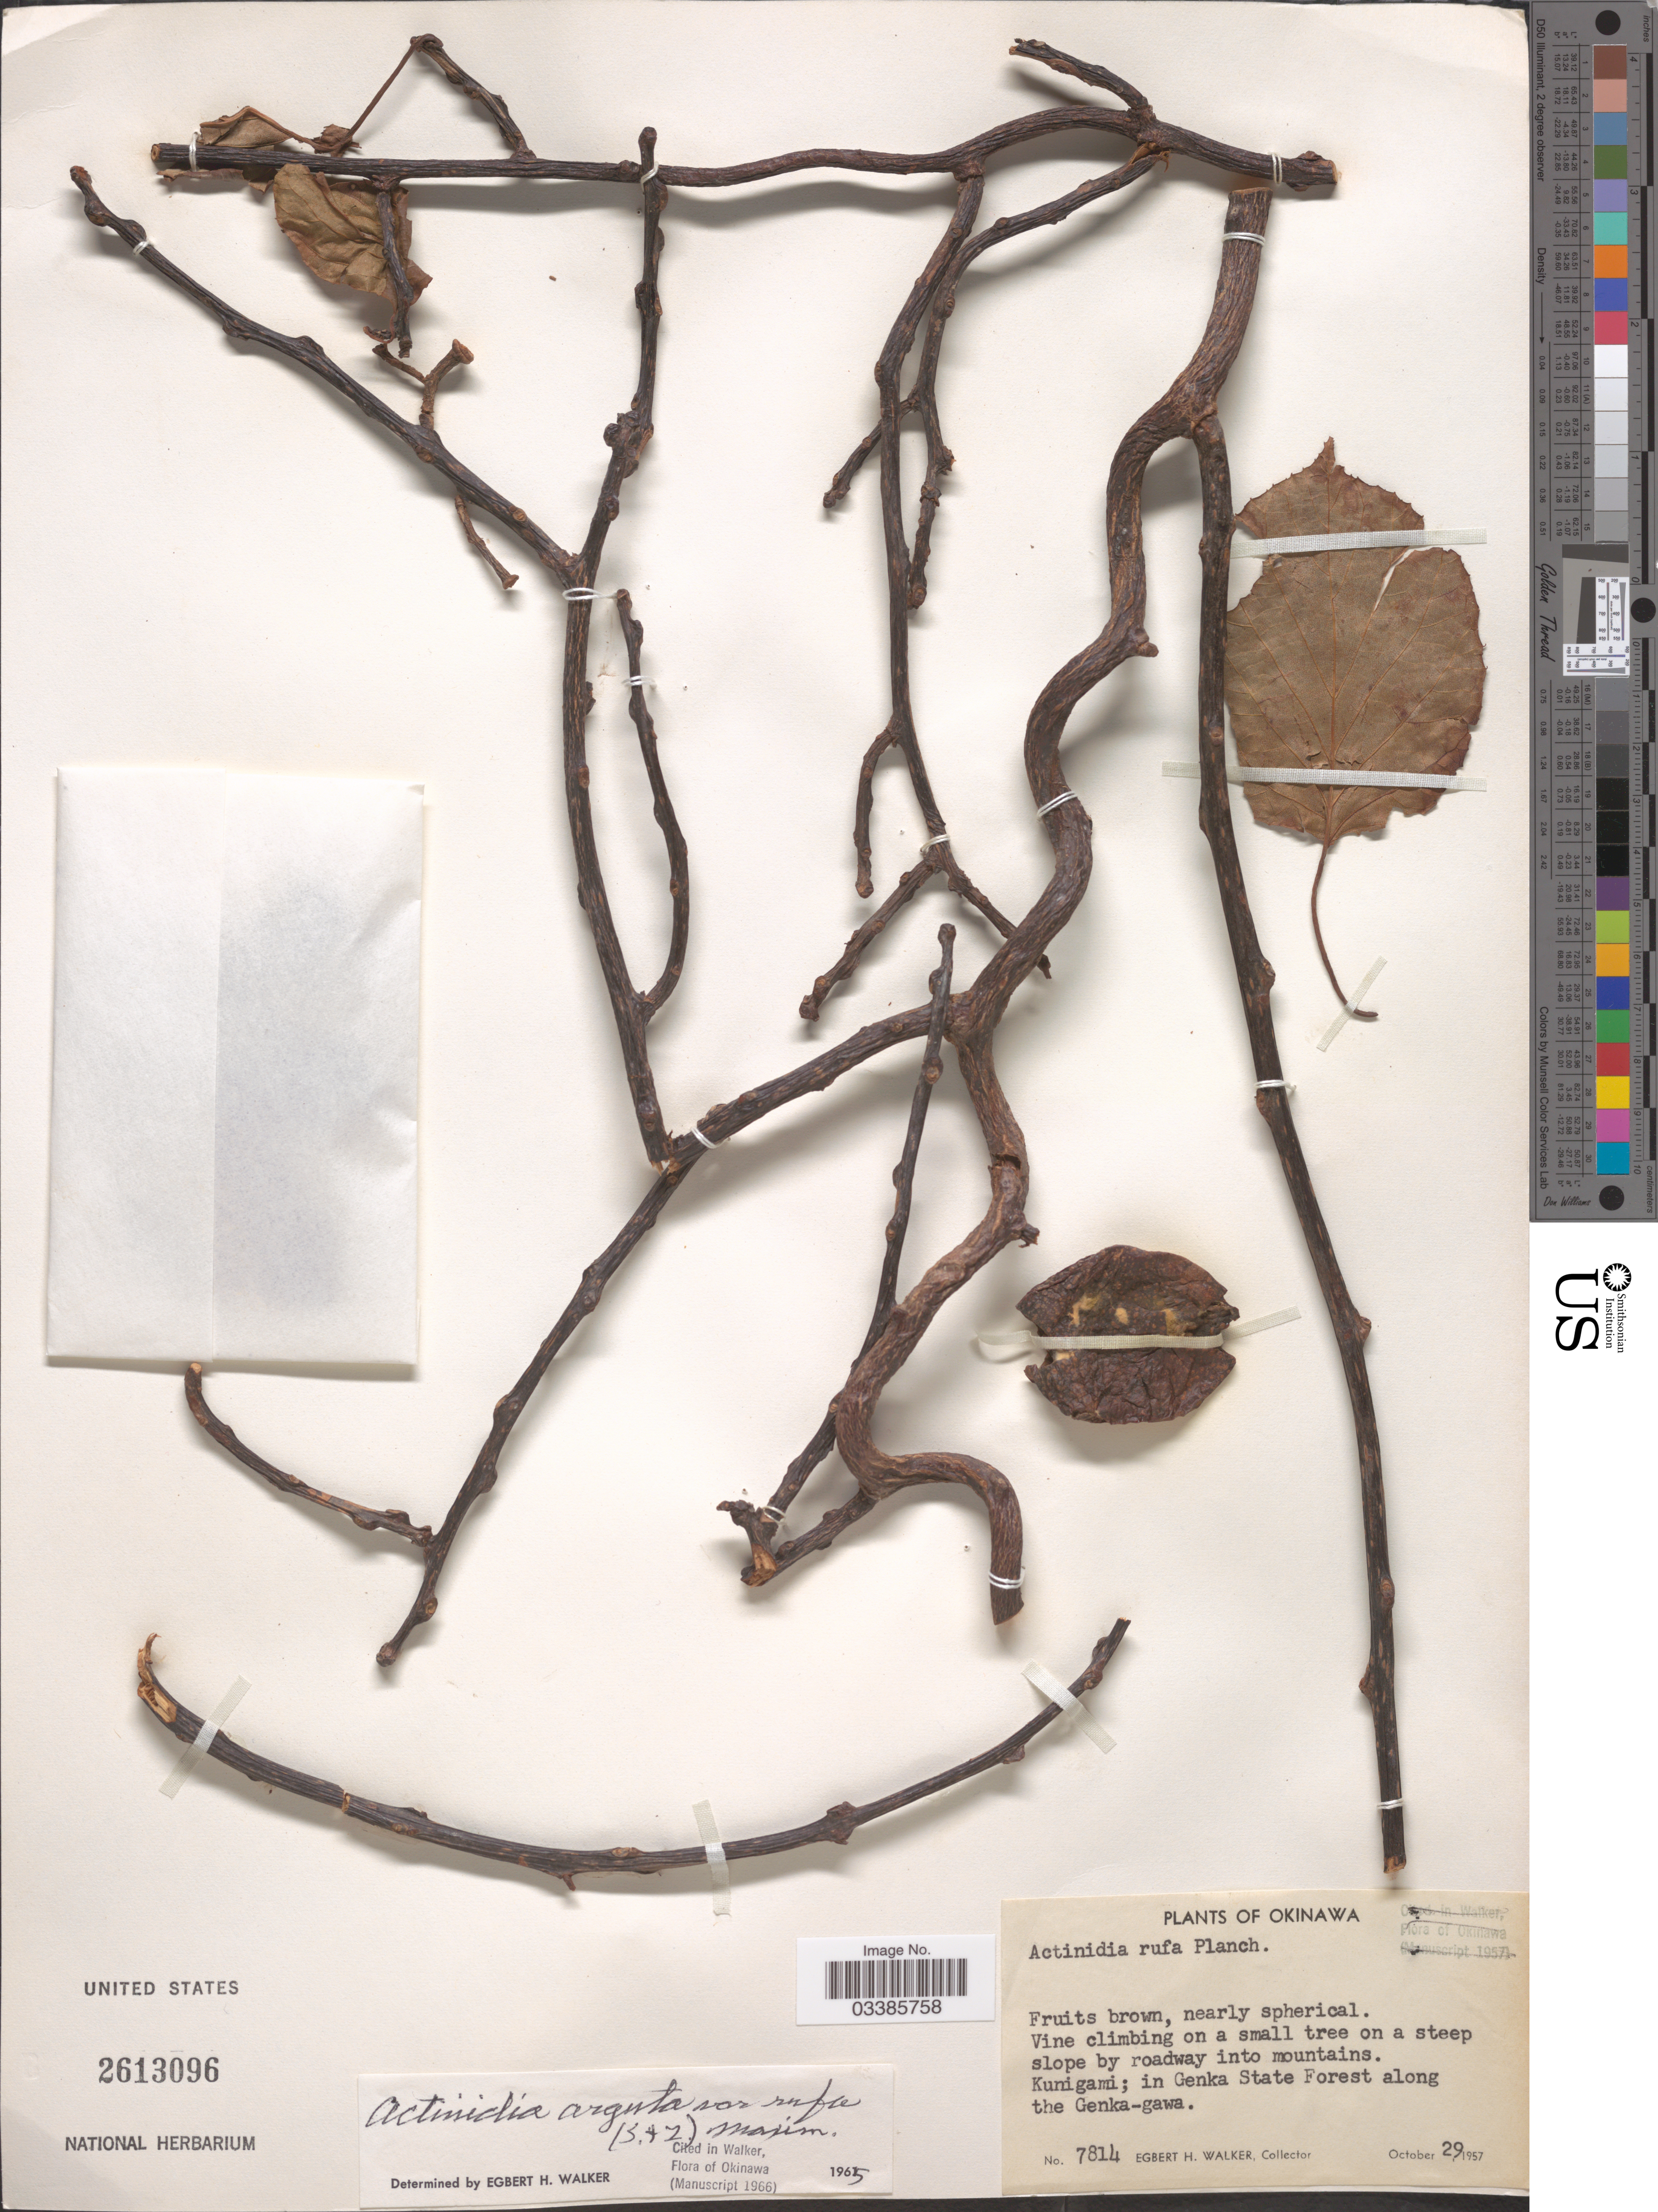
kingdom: Plantae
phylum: Tracheophyta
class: Magnoliopsida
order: Ericales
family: Actinidiaceae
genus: Actinidia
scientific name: Actinidia arguta var. rufa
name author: (Siebold & Zucc.) Maxim.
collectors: E. H. Walker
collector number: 7814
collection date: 1957-10-29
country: Japan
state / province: Okinawa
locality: Kunigami; in Genka State Forest along the Genka-gawa.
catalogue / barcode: US 2613096